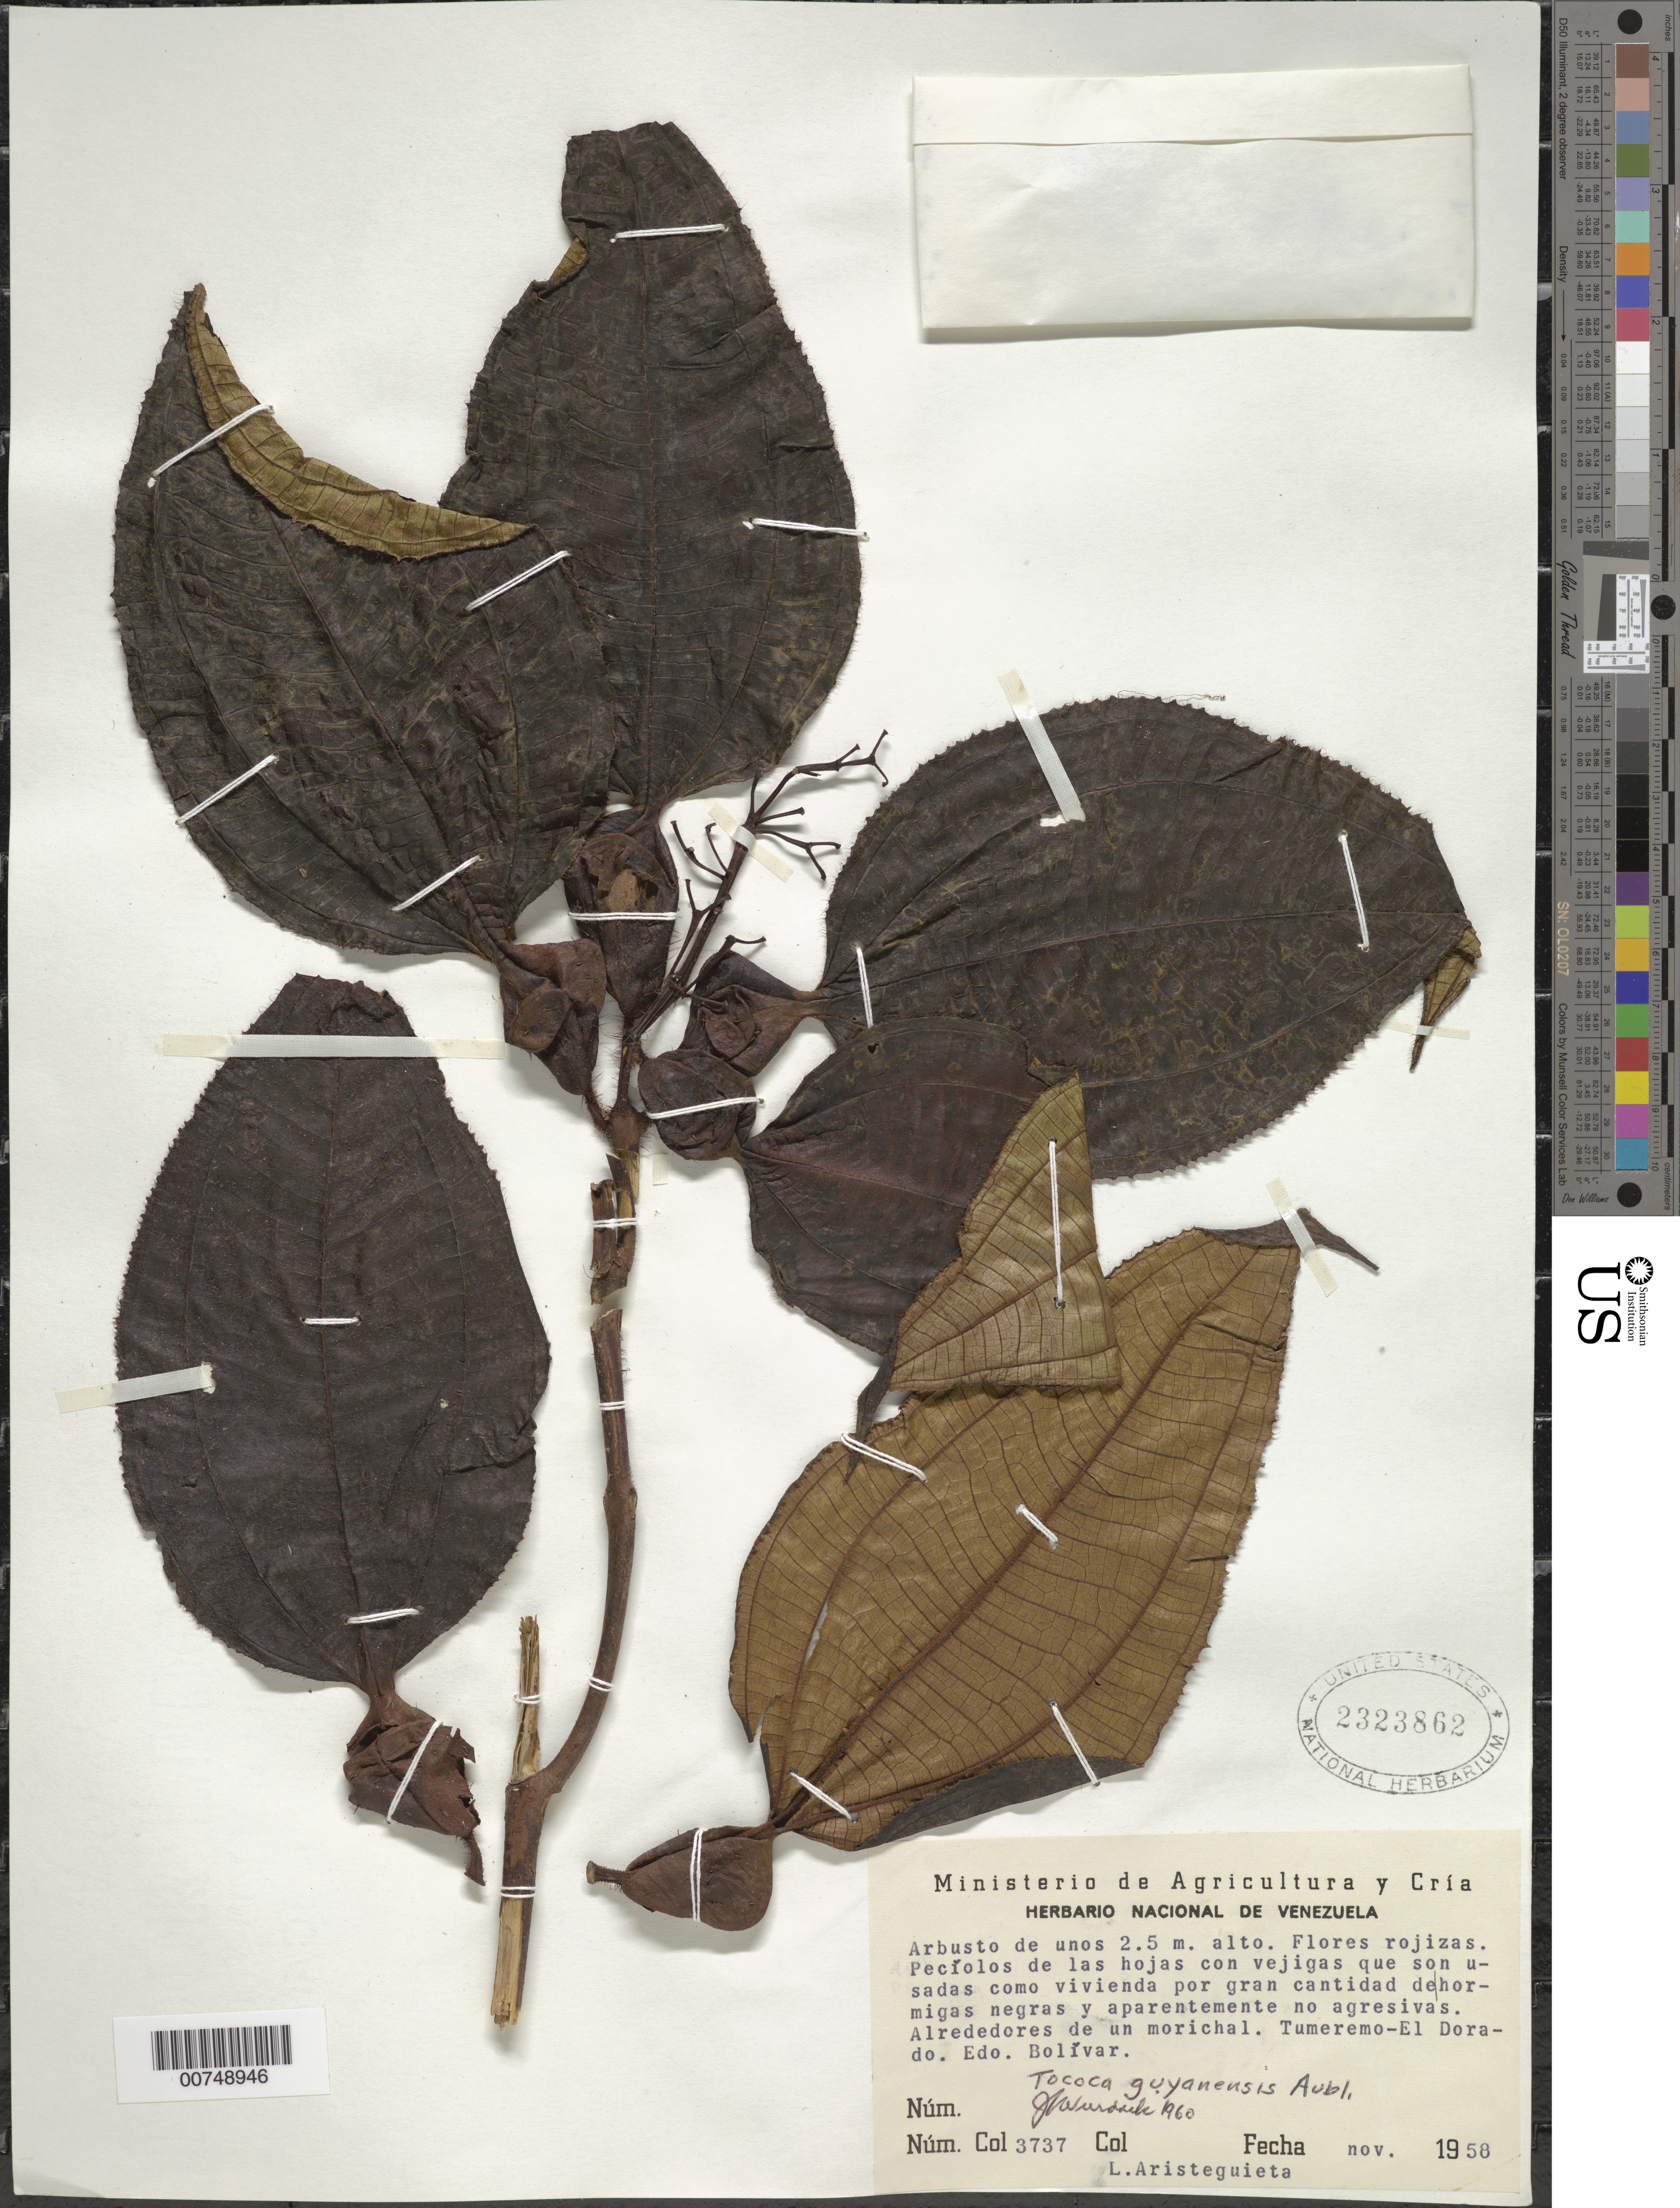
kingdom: Plantae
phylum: Tracheophyta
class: Magnoliopsida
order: Myrtales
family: Melastomataceae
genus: Tococa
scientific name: Tococa guianensis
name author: Aubl.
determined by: Wurdack, John J., (US), US (UNITED STATES)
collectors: L. Aristeguieta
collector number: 3737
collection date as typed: Nov-58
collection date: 1958-11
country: Venezuela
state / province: Bolívar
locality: Tumeremo-El Dorado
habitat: Alrededores de un morichal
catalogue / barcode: US 2323862